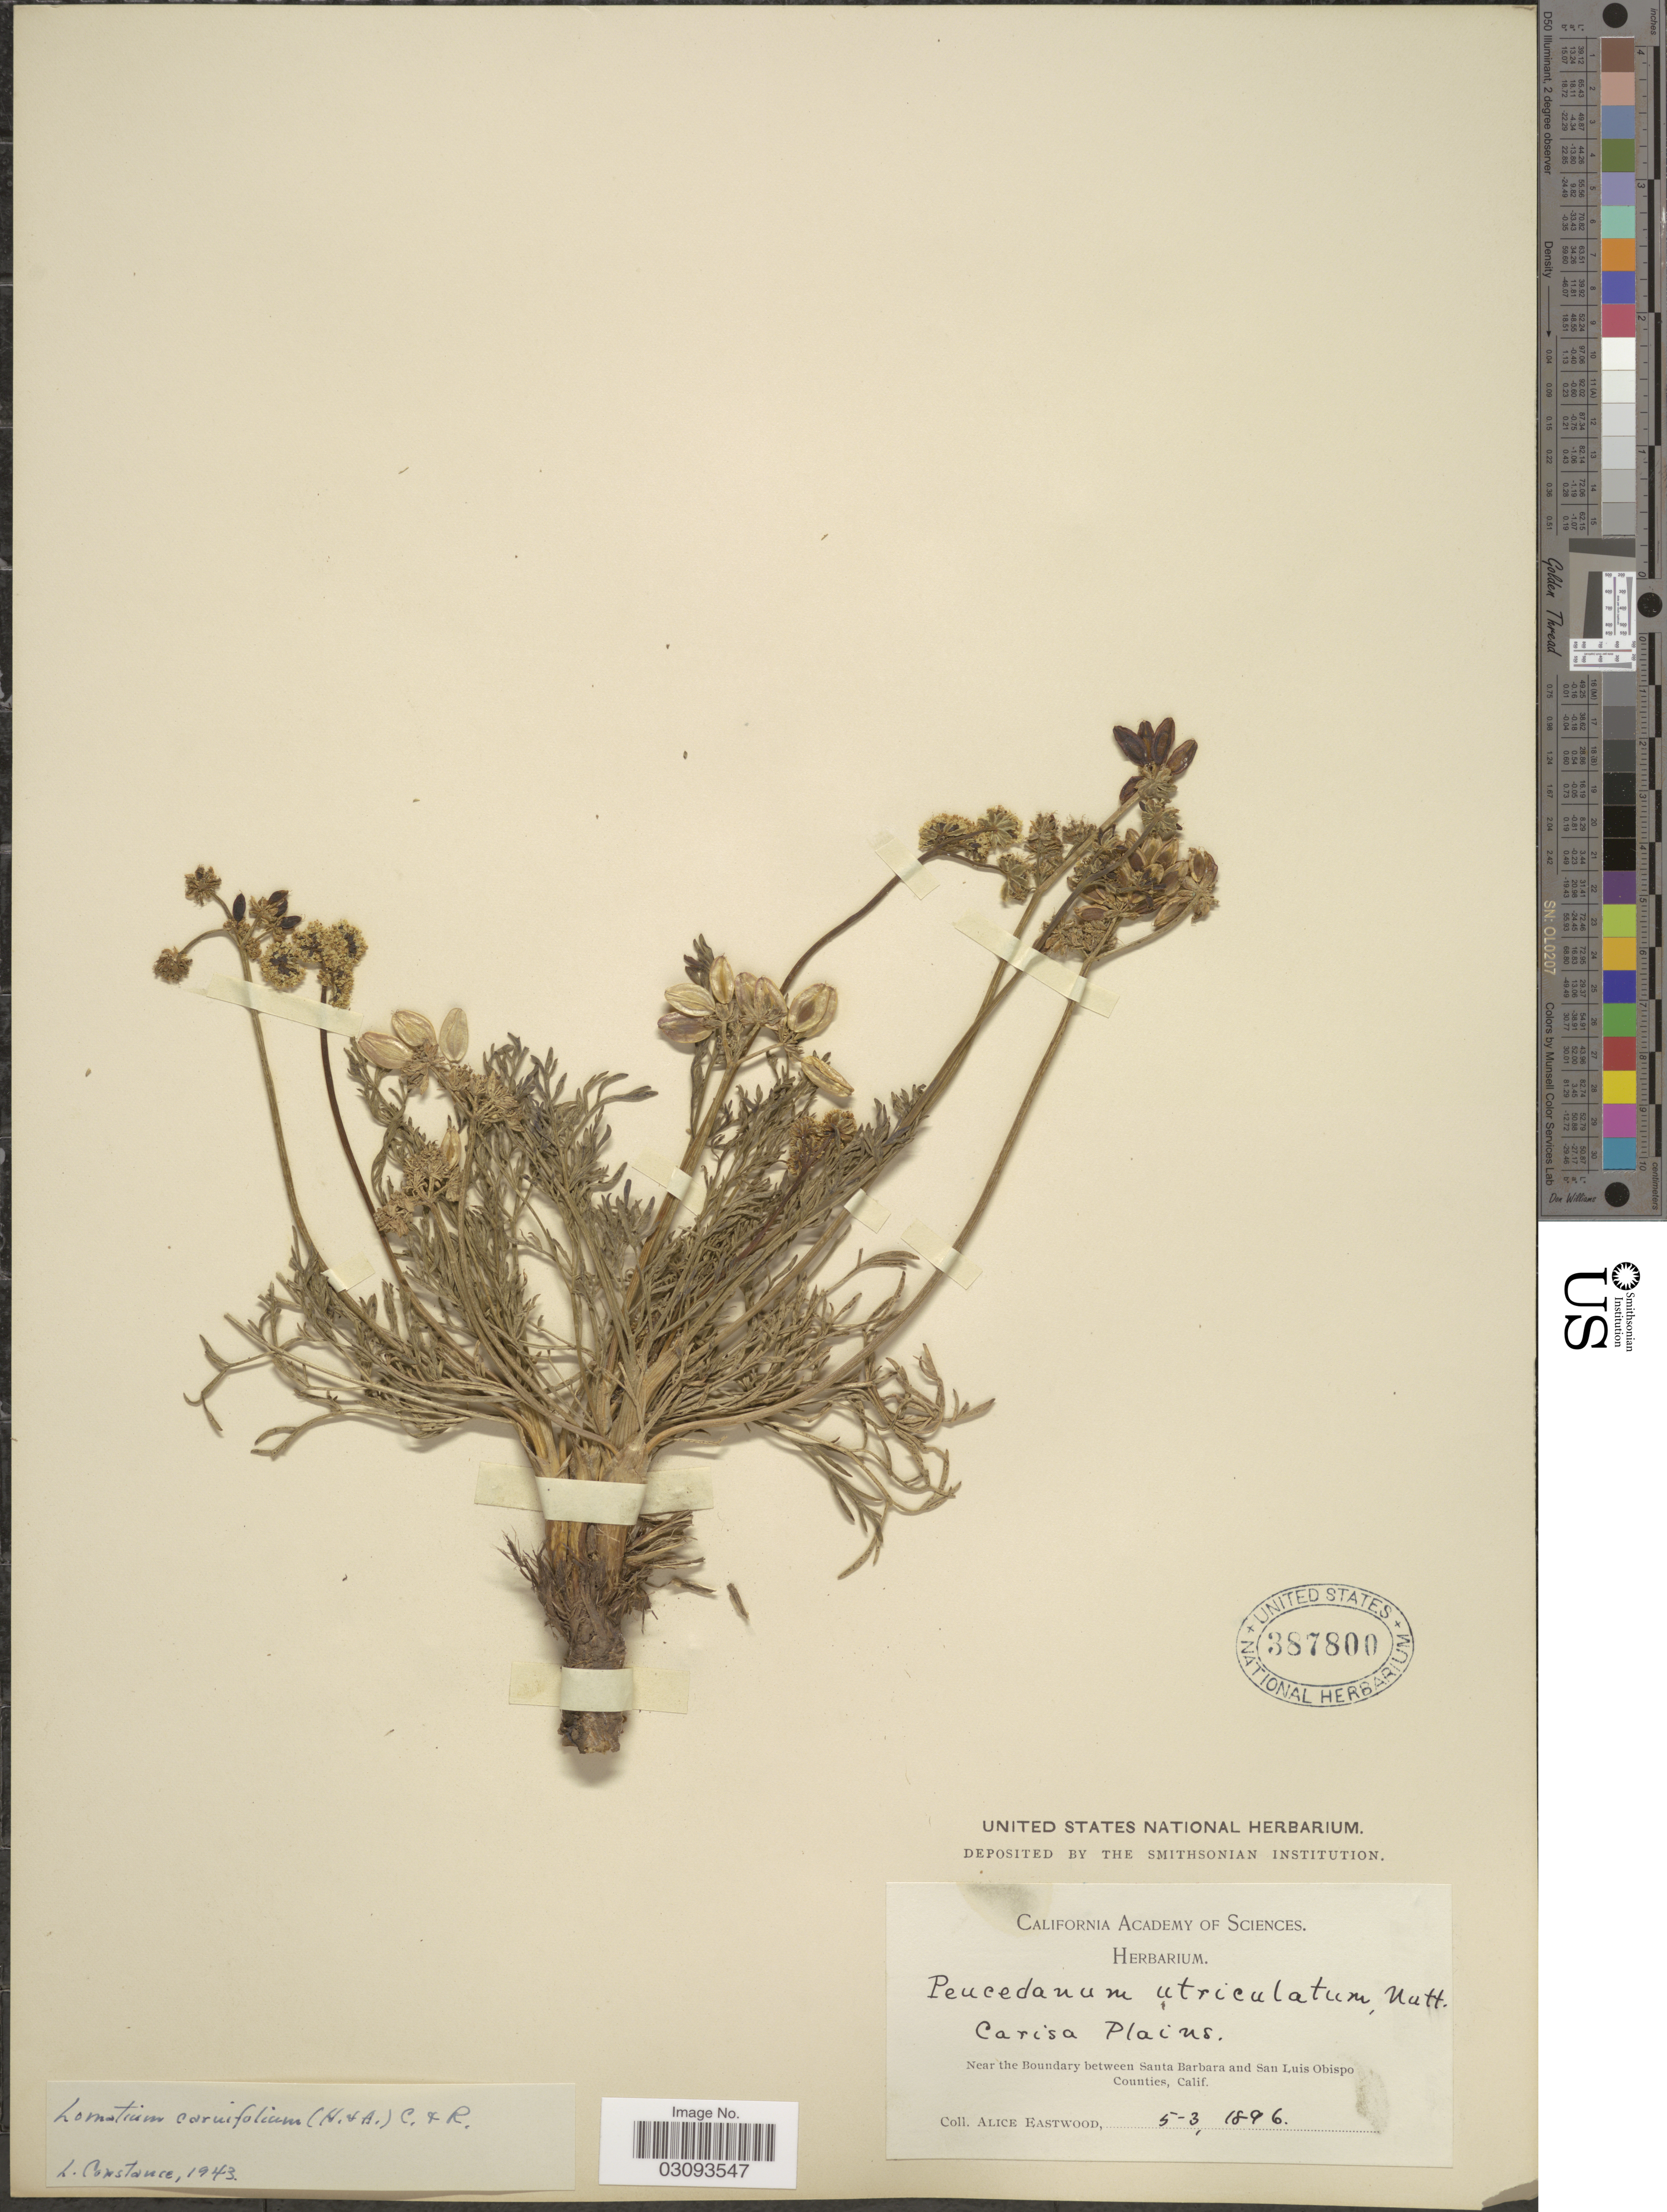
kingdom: Plantae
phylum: Tracheophyta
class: Magnoliopsida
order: Apiales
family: Apiaceae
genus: Lomatium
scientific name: Lomatium caruifolium var. caruifolium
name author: (Hook. & Arn.) J.M. Coult. & Rose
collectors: A. Eastwood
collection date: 1896-05-03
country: United States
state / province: California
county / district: Santa Barbara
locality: Carisca Plains. Near the Boundary between Santa Barbara and San Luis Obispo Counties.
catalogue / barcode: US 387800